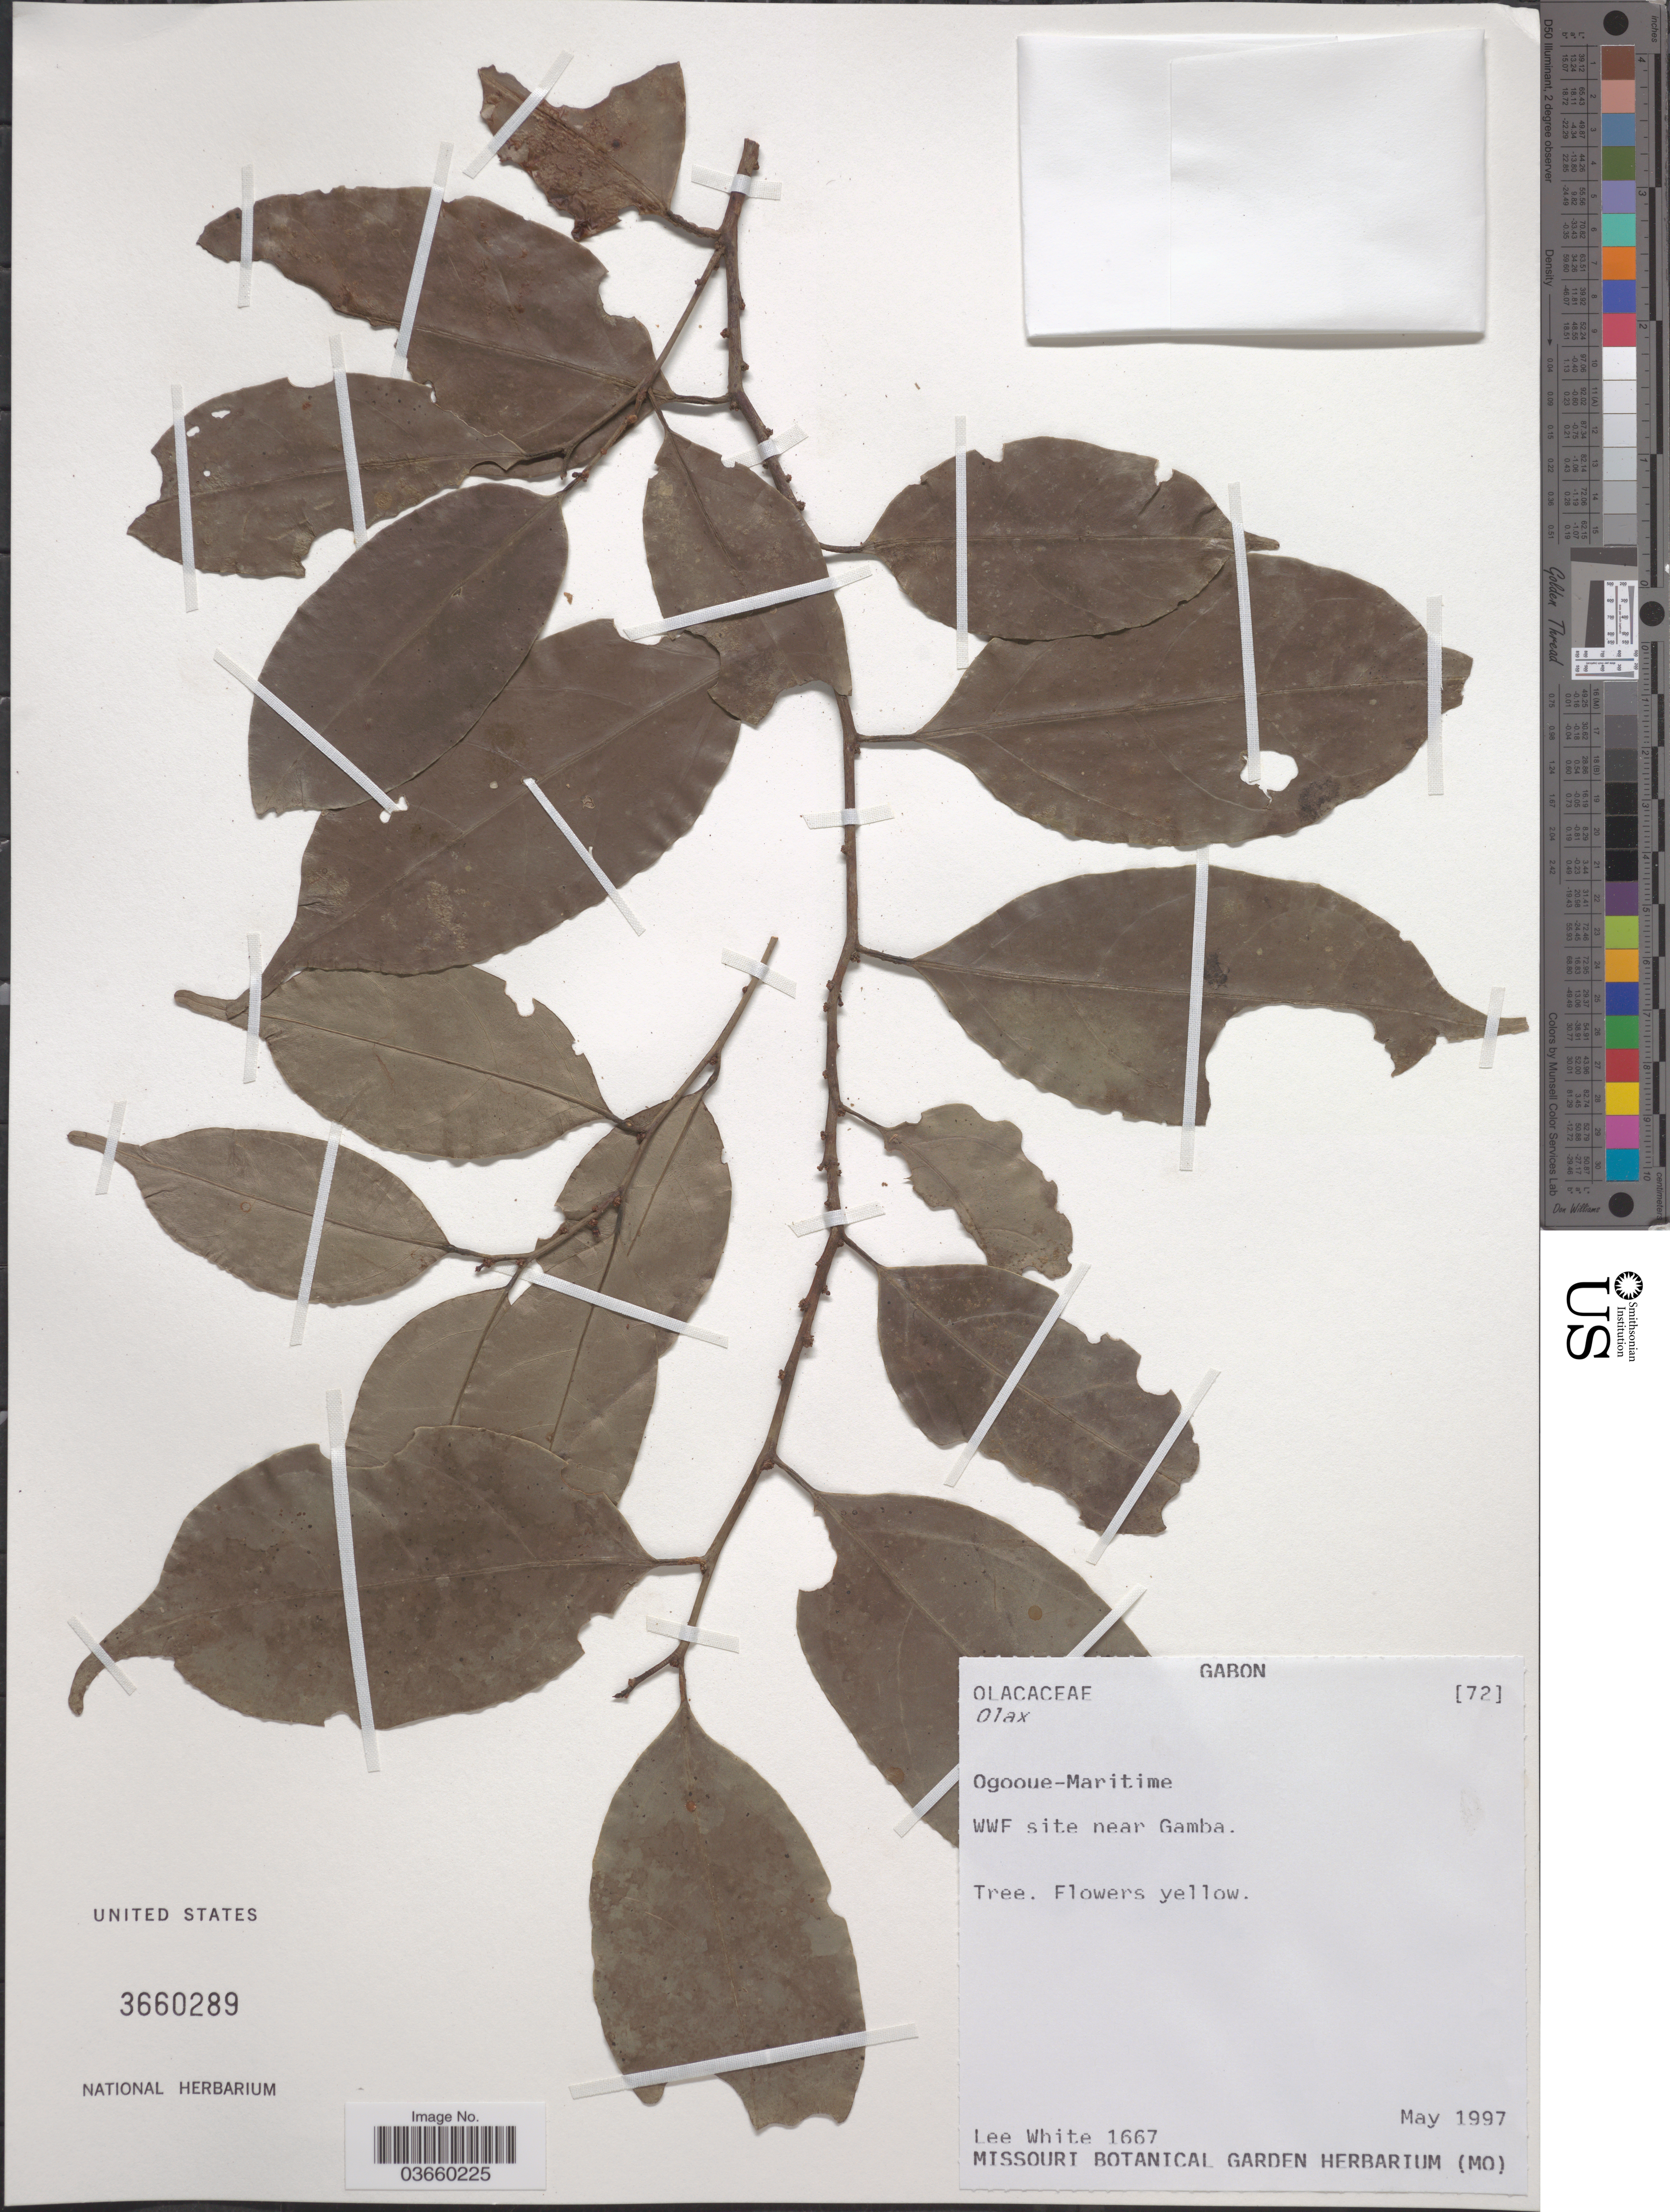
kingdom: Plantae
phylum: Tracheophyta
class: Magnoliopsida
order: Santalales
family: Olacaceae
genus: Olax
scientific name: Olax sp.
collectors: L. White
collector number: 1667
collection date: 1997-05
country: Gabon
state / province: Ogooue-Maritime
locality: WWF site near Gamba.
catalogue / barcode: US 3660289